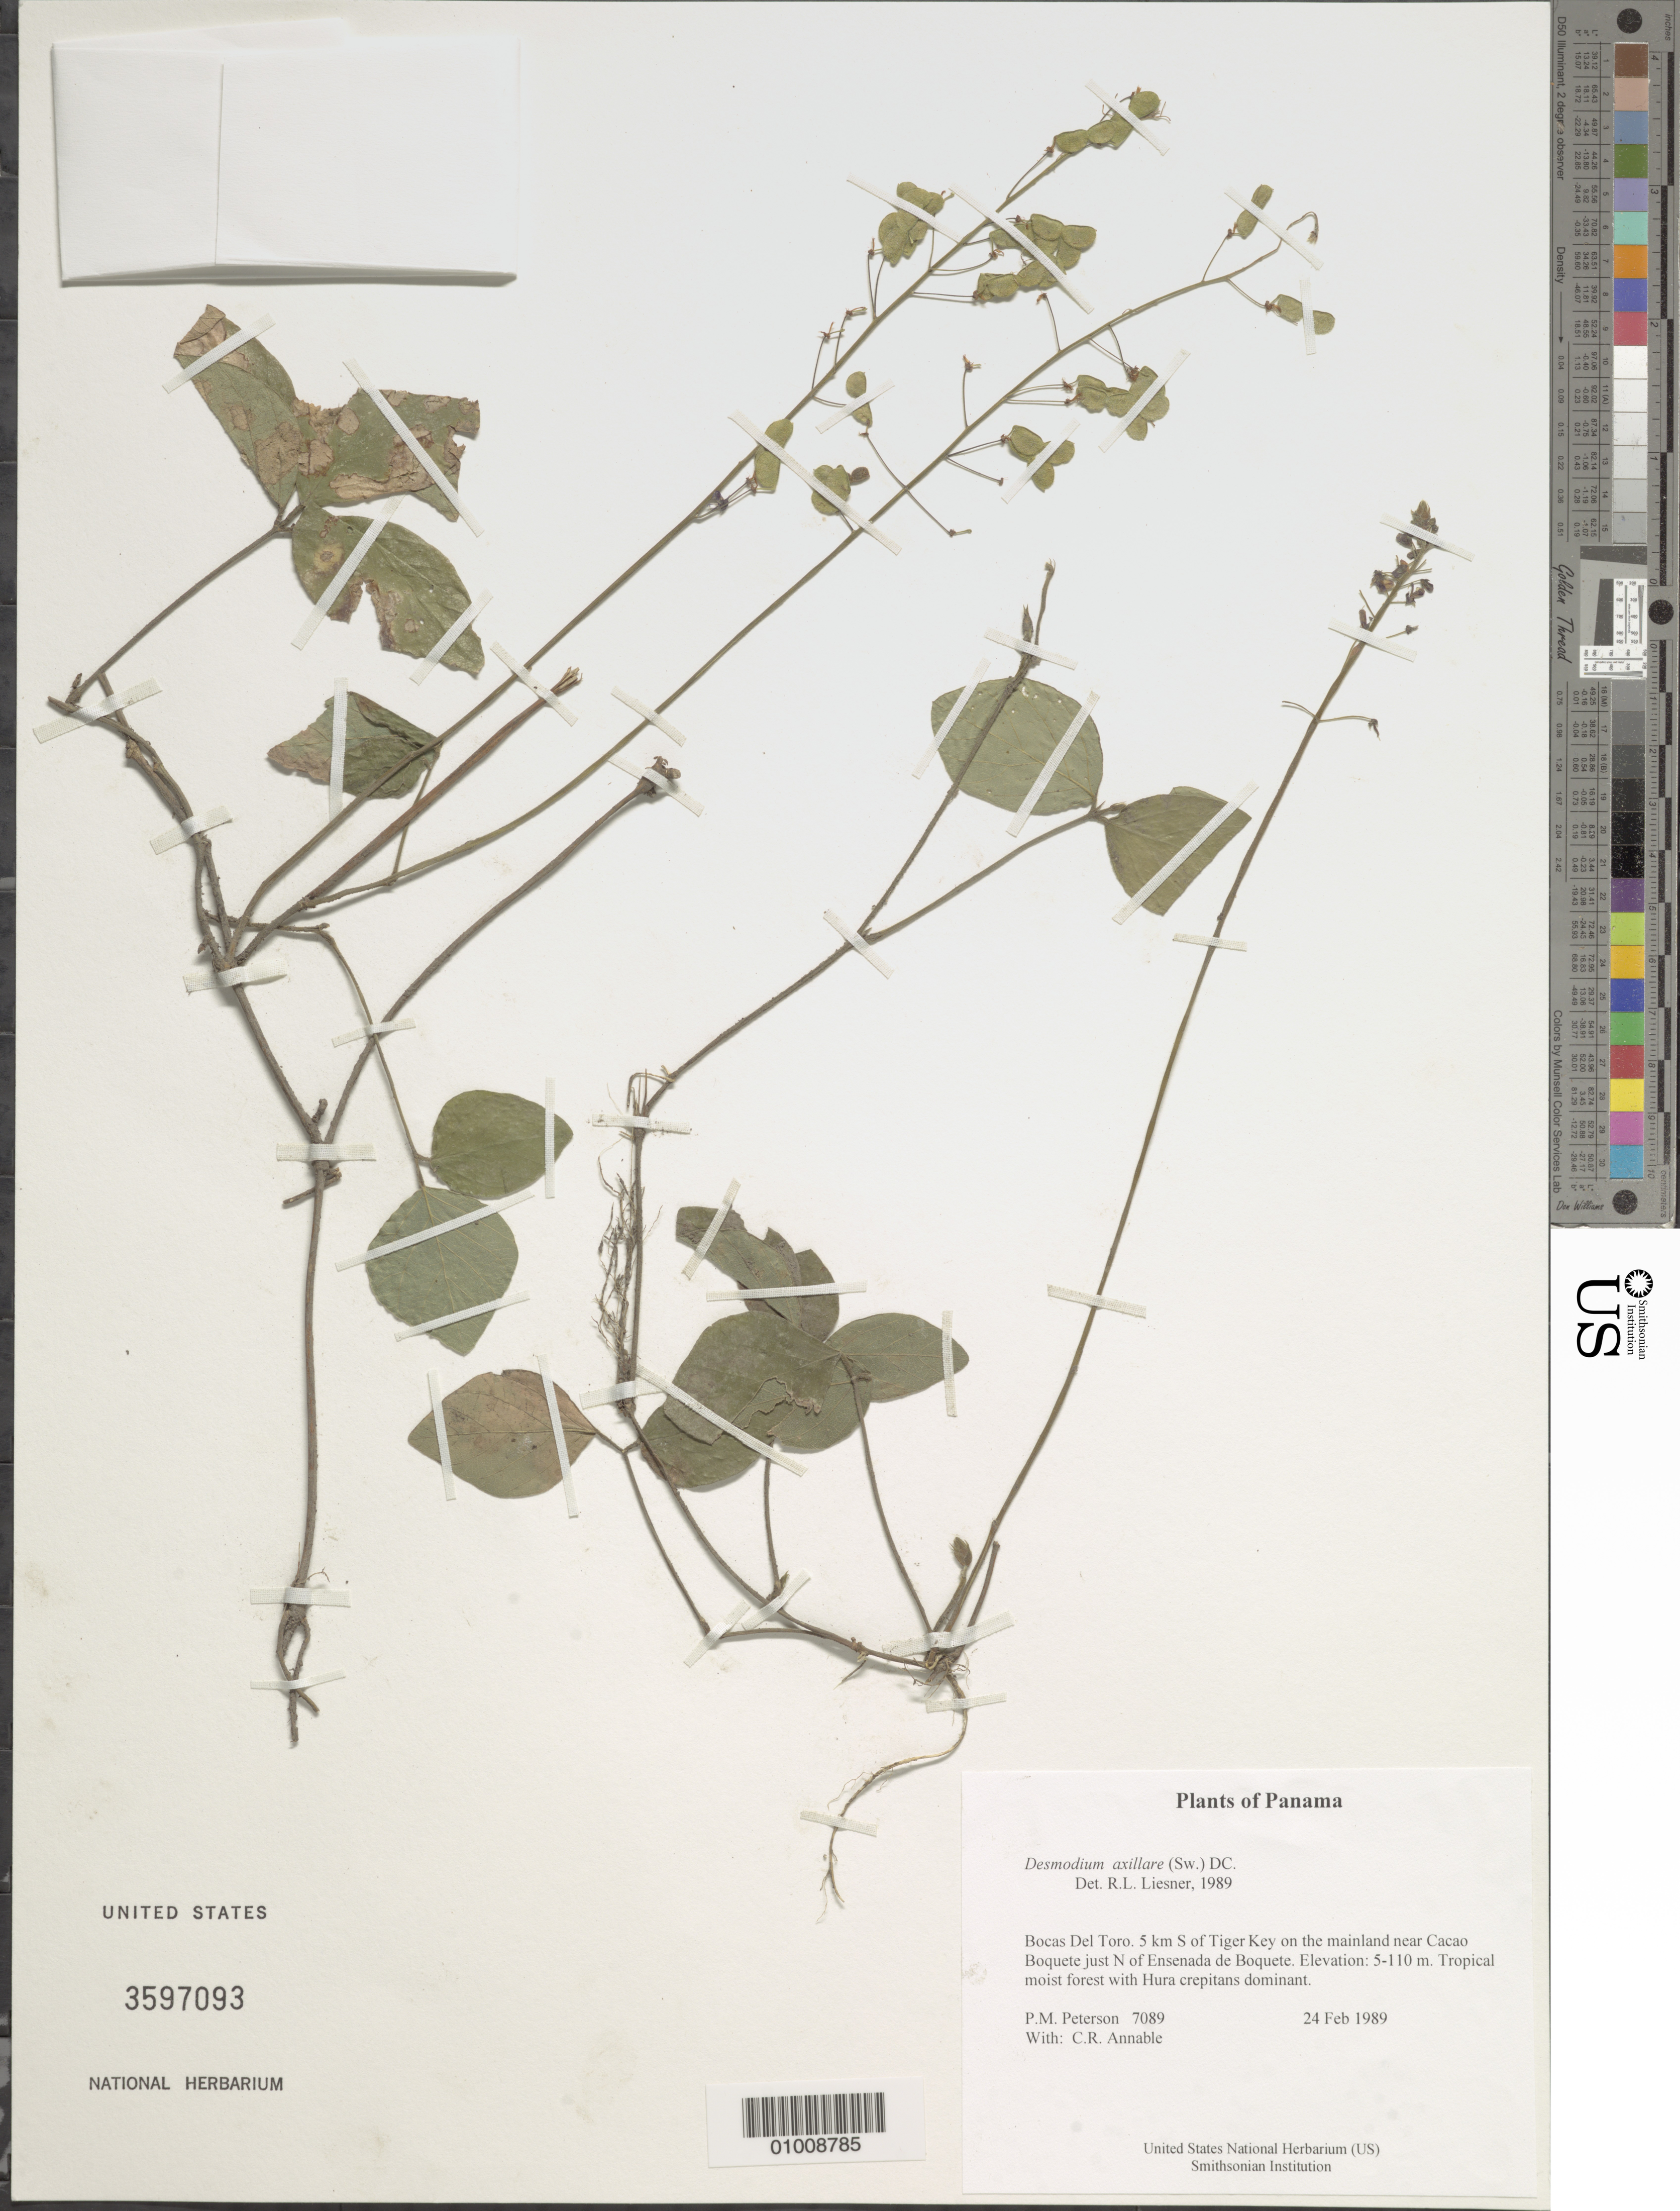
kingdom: Plantae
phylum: Tracheophyta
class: Magnoliopsida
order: Fabales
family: Fabaceae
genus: Desmodium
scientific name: Desmodium axillare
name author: (Sw.) DC.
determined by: Liesner, R. L.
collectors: P. M. Peterson & C. R. Annable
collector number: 07089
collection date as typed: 24 Feb 1989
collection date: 1989-02-24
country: Panama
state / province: Bocas del Toro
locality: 5 km S of Tiger Key on the mainland near Cacao Boquete just N of Ensenada de Boquete.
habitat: Tropical moist forest with Hura crepitans dominant.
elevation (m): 5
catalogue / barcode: US 3597093